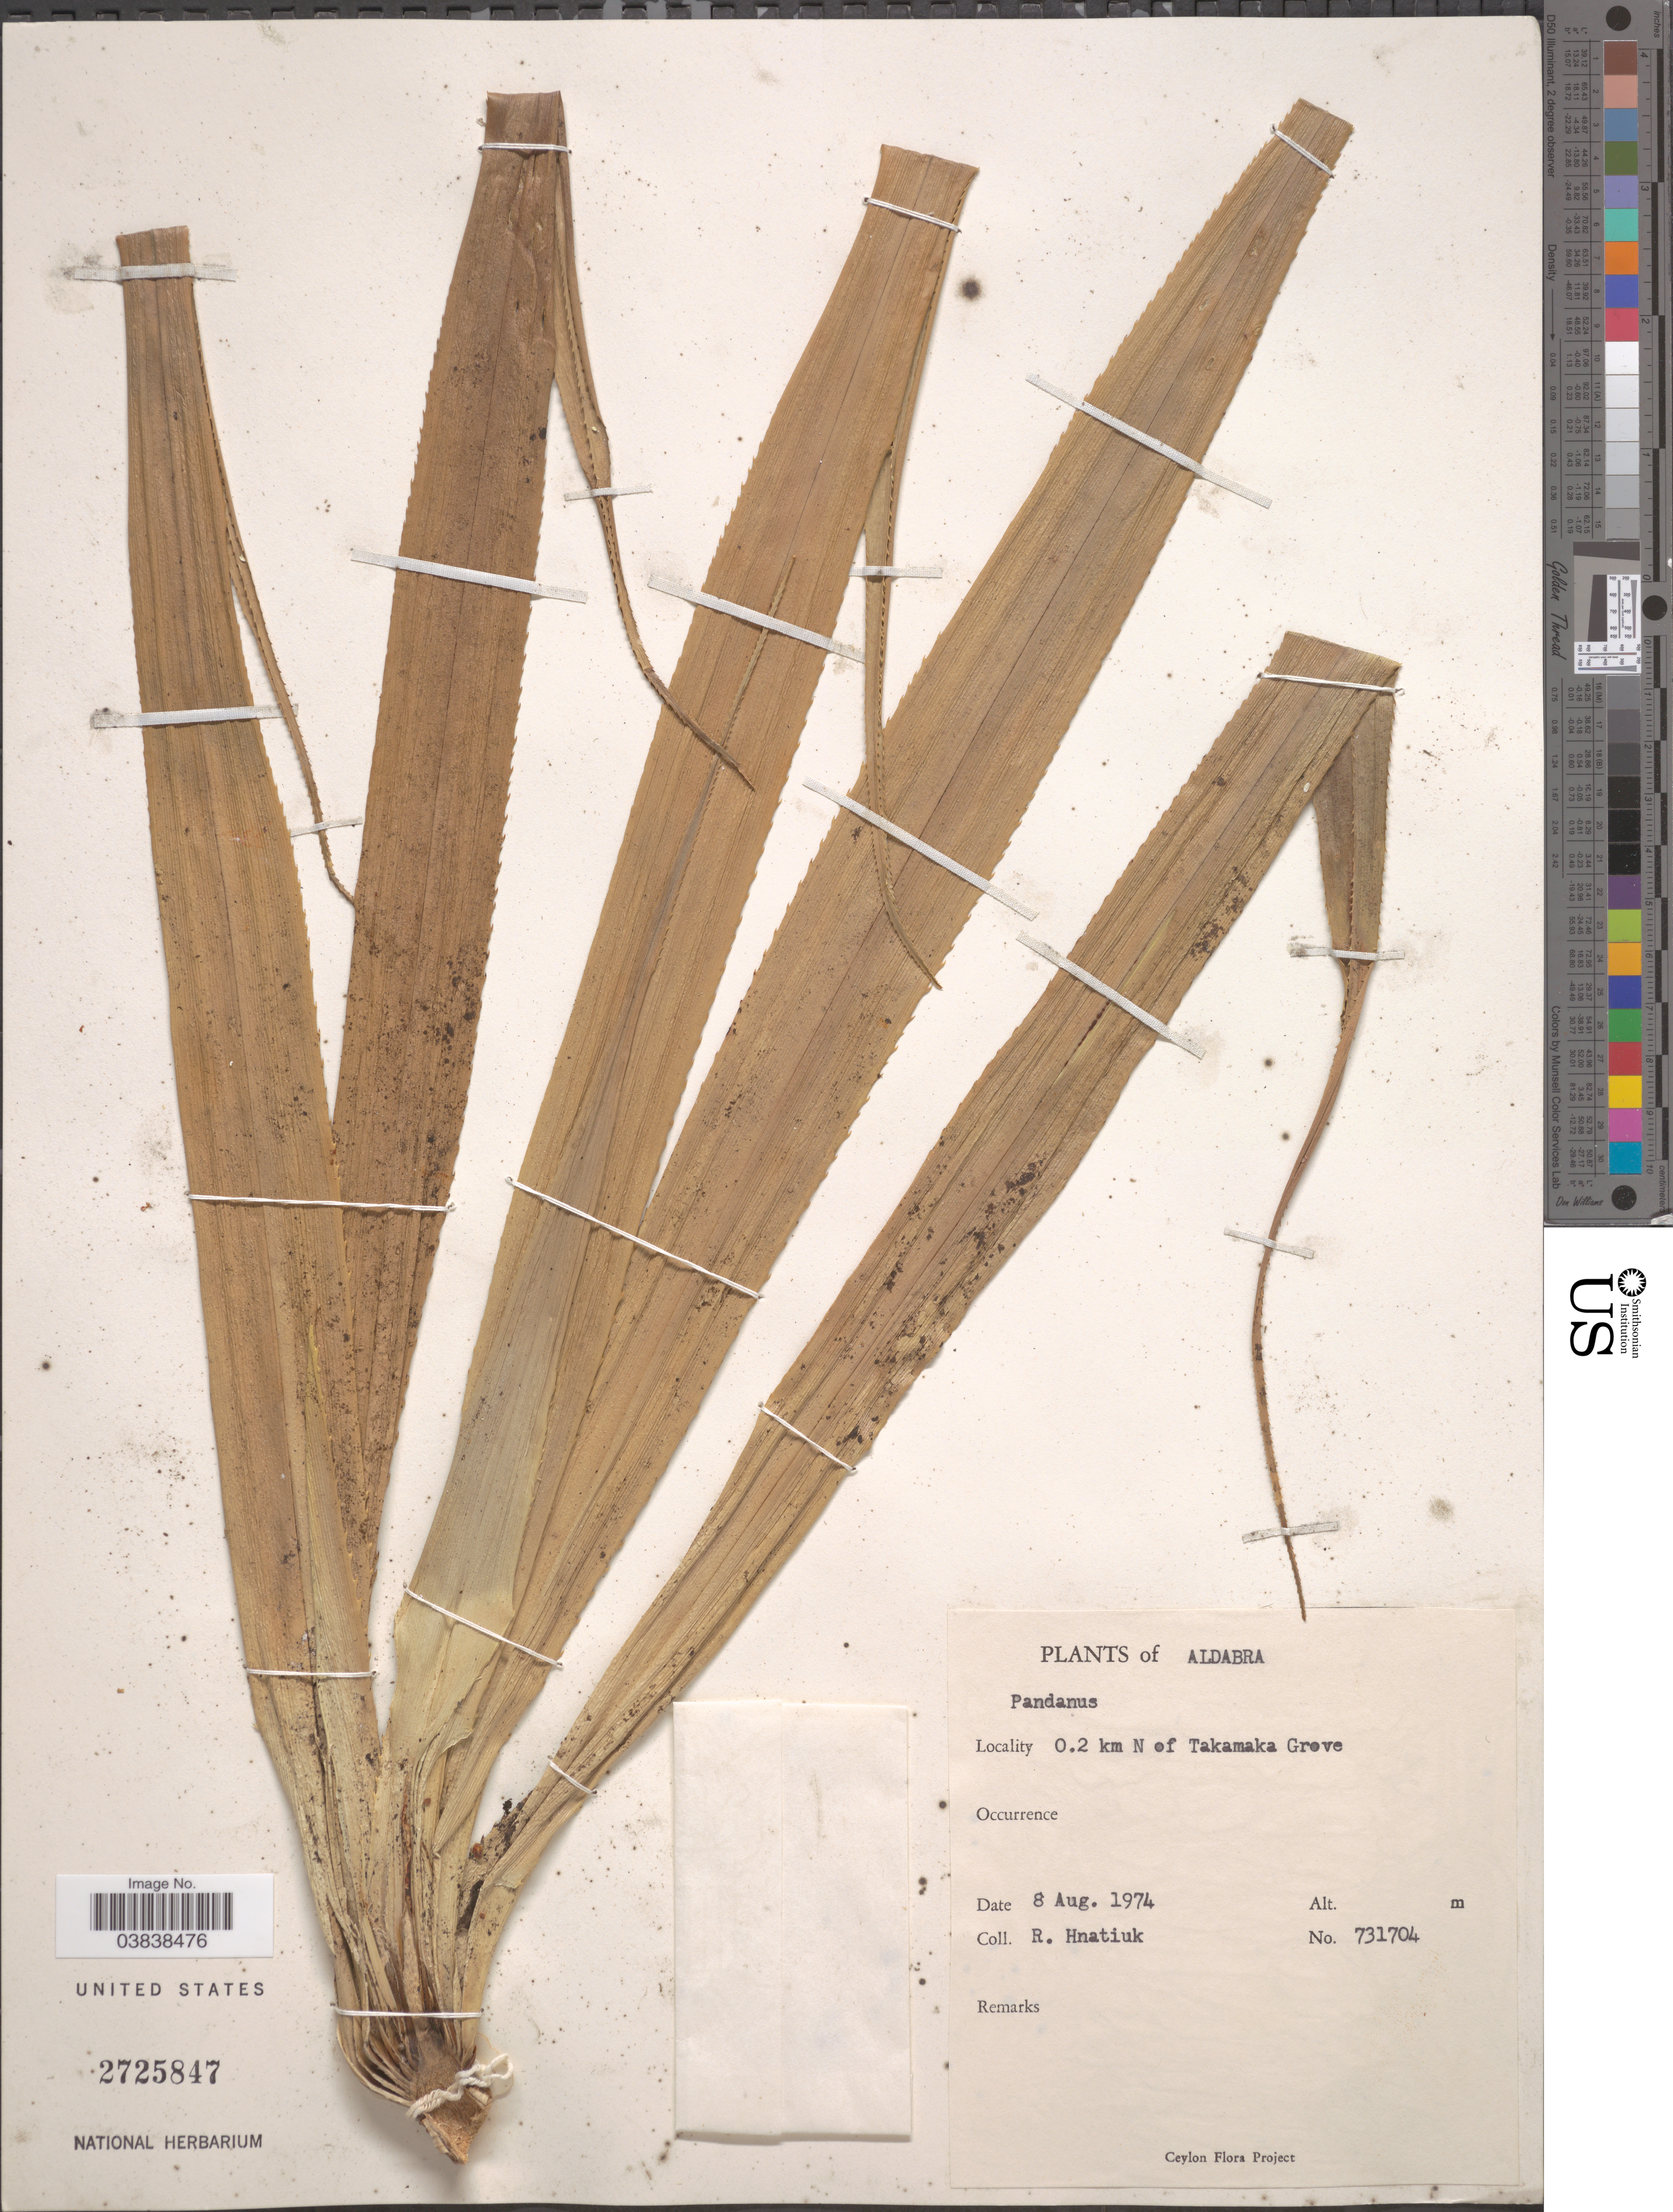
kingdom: Plantae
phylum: Tracheophyta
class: Liliopsida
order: Pandanales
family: Pandanaceae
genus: Pandanus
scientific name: Pandanus sp.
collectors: R. Hnatiuk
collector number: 731704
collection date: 1974-08-08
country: Seychelles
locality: Aldabra. 0.2 km N of Takamaka Grove.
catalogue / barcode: US 2725847